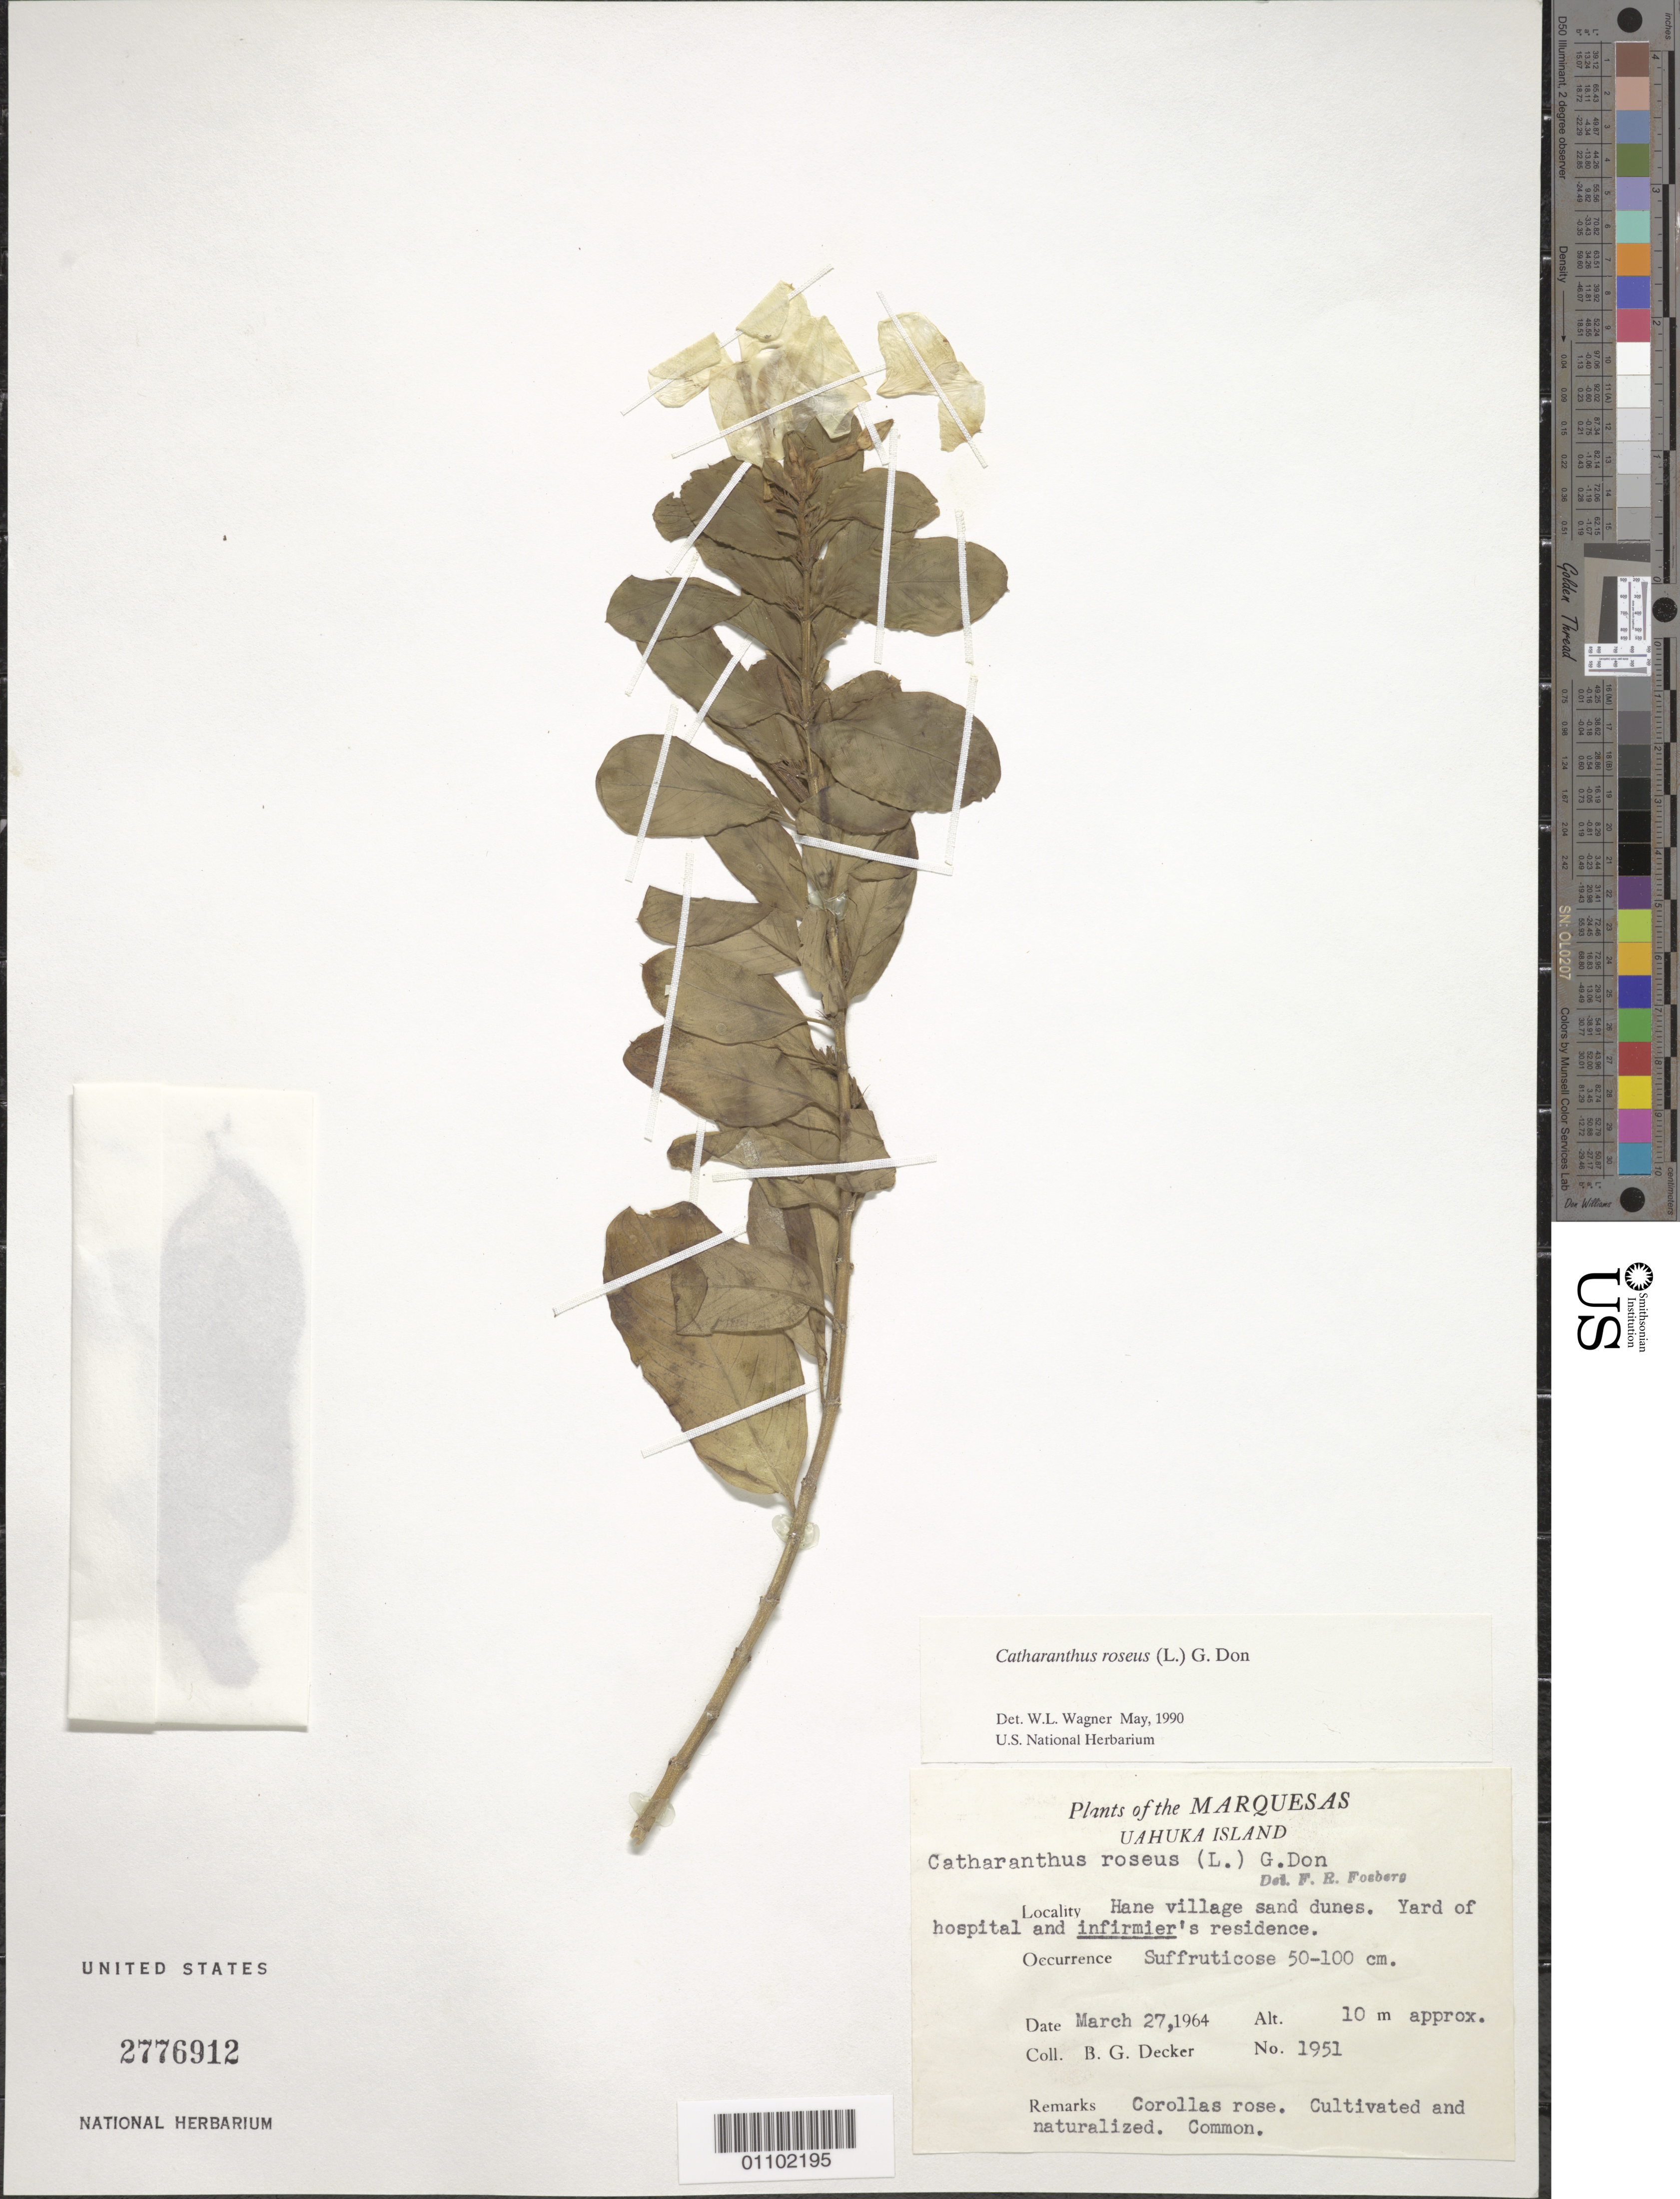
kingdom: Plantae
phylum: Tracheophyta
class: Magnoliopsida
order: Gentianales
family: Apocynaceae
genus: Catharanthus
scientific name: Catharanthus roseus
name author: (L.) G. Don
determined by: Wagner, W. L., (BOT), Smithsonian Institution - National Museum of Natural History (UNITED STATES)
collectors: B. G. Decker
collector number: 1951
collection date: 1964-03-27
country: French Polynesia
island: Ua Huka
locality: Hane village sand dunes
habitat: Hospital yard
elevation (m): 10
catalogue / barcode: US 2776912